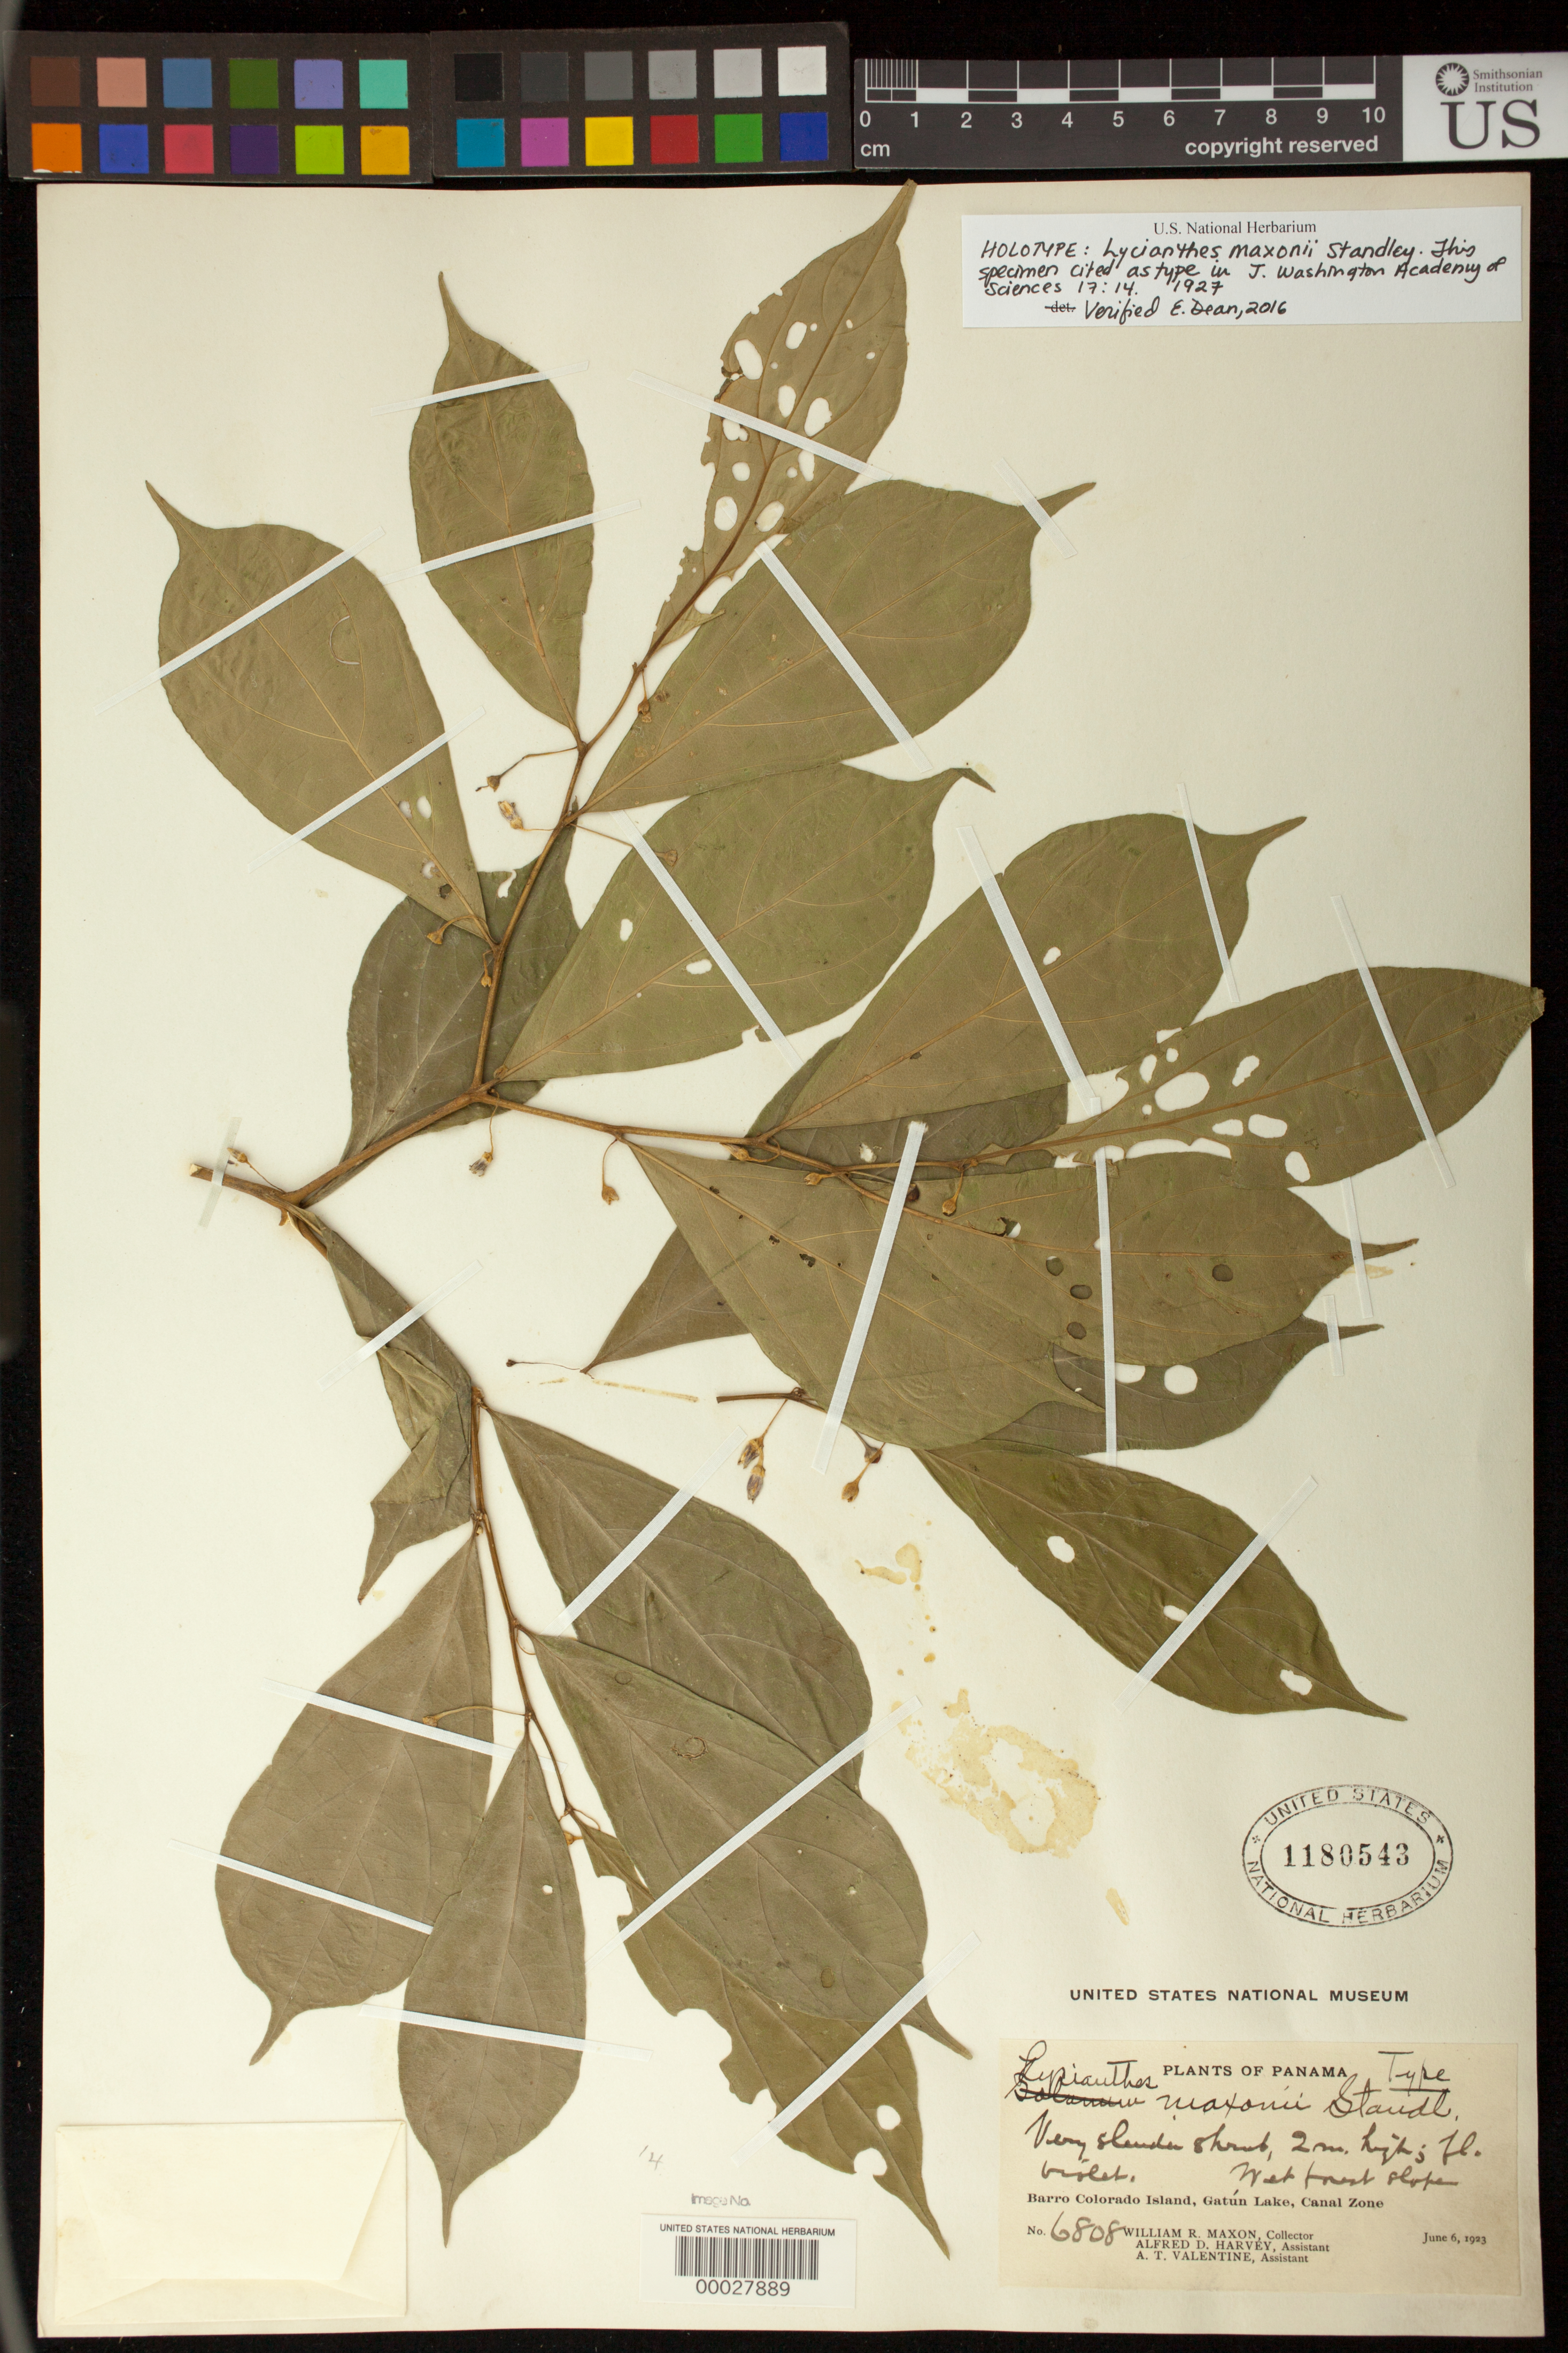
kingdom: Plantae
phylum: Tracheophyta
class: Magnoliopsida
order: Solanales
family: Solanaceae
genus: Lycianthes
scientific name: Lycianthes maxonii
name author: Standl.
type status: Holotype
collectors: W. R. Maxon, A. D. Harvey & A. Valentine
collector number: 6808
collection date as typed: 06 Jun 1923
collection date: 1923-06-06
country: Panama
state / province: Panamá Oeste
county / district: Canal Zone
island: Barro Colorado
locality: Barro Colorado Island, Gatún Lake, Canal Zone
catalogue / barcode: US 1180543